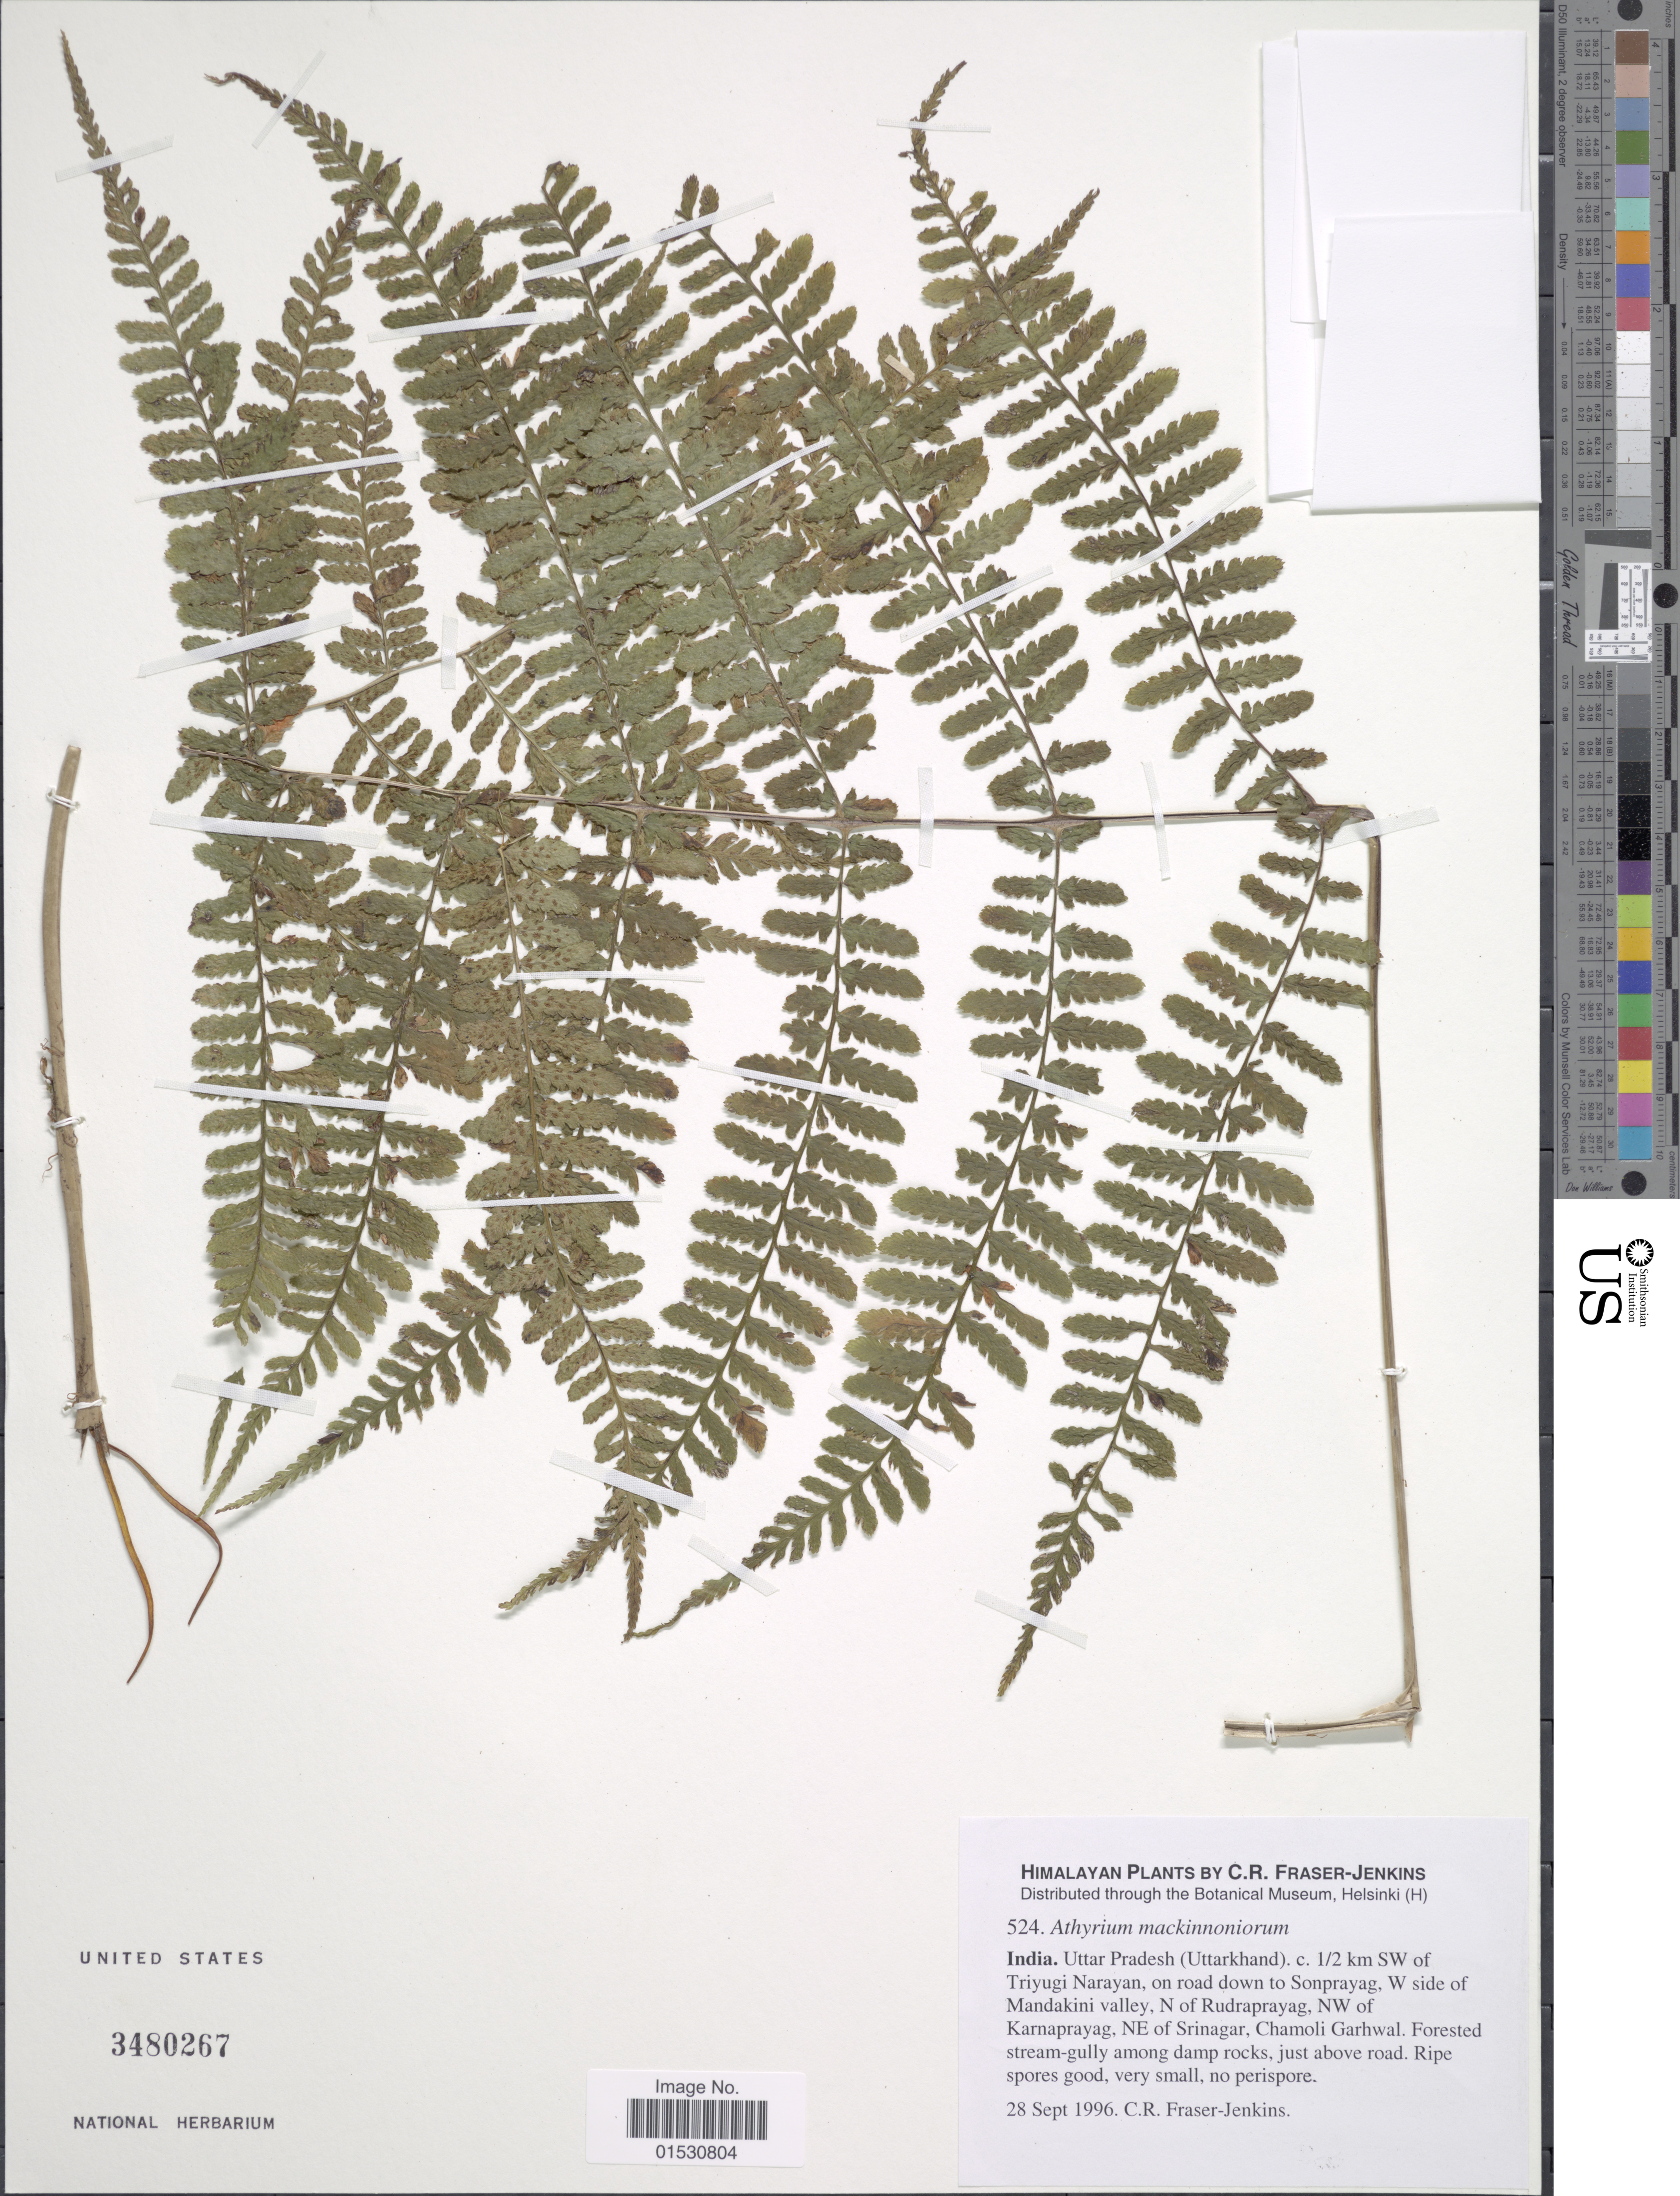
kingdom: Plantae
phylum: Tracheophyta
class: Polypodiopsida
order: Polypodiales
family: Athyriaceae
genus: Athyrium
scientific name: Athyrium mackinnoniorum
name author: (C. Hope) C. Chr.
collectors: C. R. Fraser-Jenkins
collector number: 524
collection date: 1996-09-28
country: India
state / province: Uttar Pradesh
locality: (Uttarkhand) C. 1/2 km SW of Triyugi Narayan, on road to down to Sonprayag, W side of Mandakini valley, N of Rudraprayag, NW of Karnaprayag. NE of Srinagar, Chamoli Garhwal. Forested stream-gully among damp rocks, just above road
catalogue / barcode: US 3480267